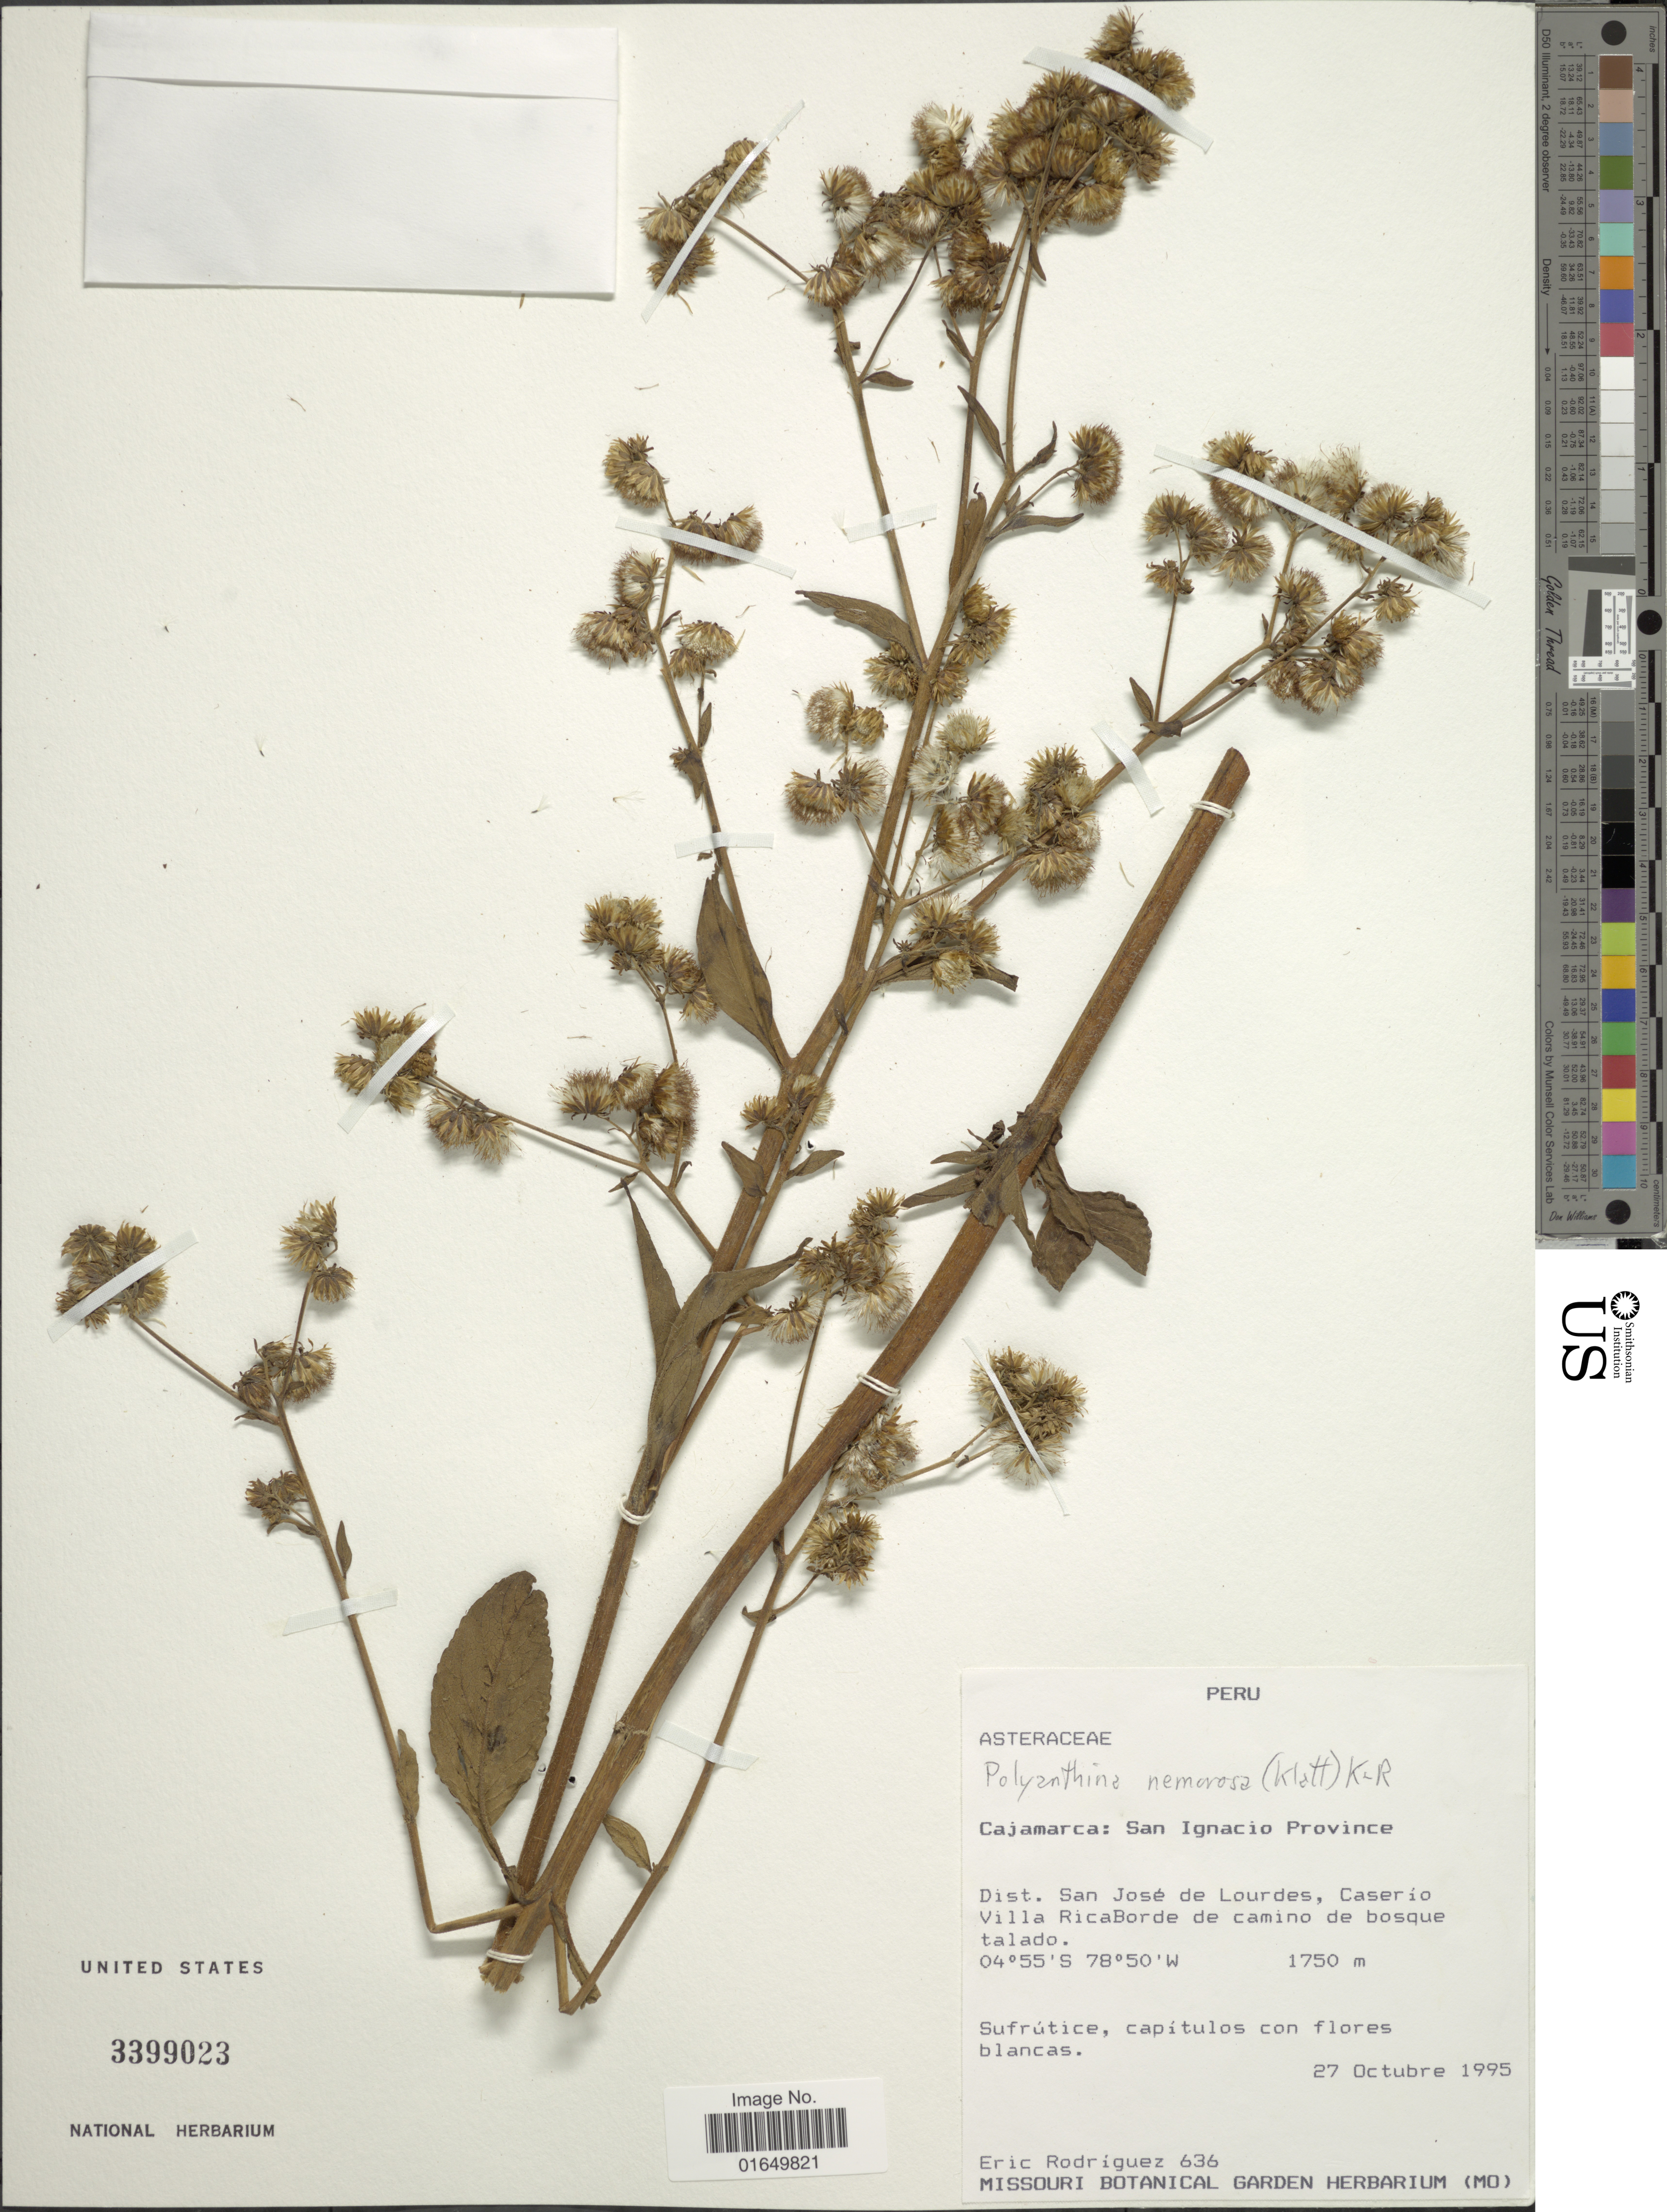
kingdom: Plantae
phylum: Tracheophyta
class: Magnoliopsida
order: Asterales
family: Asteraceae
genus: Polyanthina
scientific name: Polyanthina nemorosa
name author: (Klatt) R.M. King & H. Rob.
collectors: E. Rodriguez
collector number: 636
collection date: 1995-10-27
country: Peru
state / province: Cajamarca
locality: San Ignacio Province. dist. San José de Lourdes, Caserío Villa RicaBorde de camino de bosque talado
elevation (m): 1750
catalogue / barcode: US 3399023